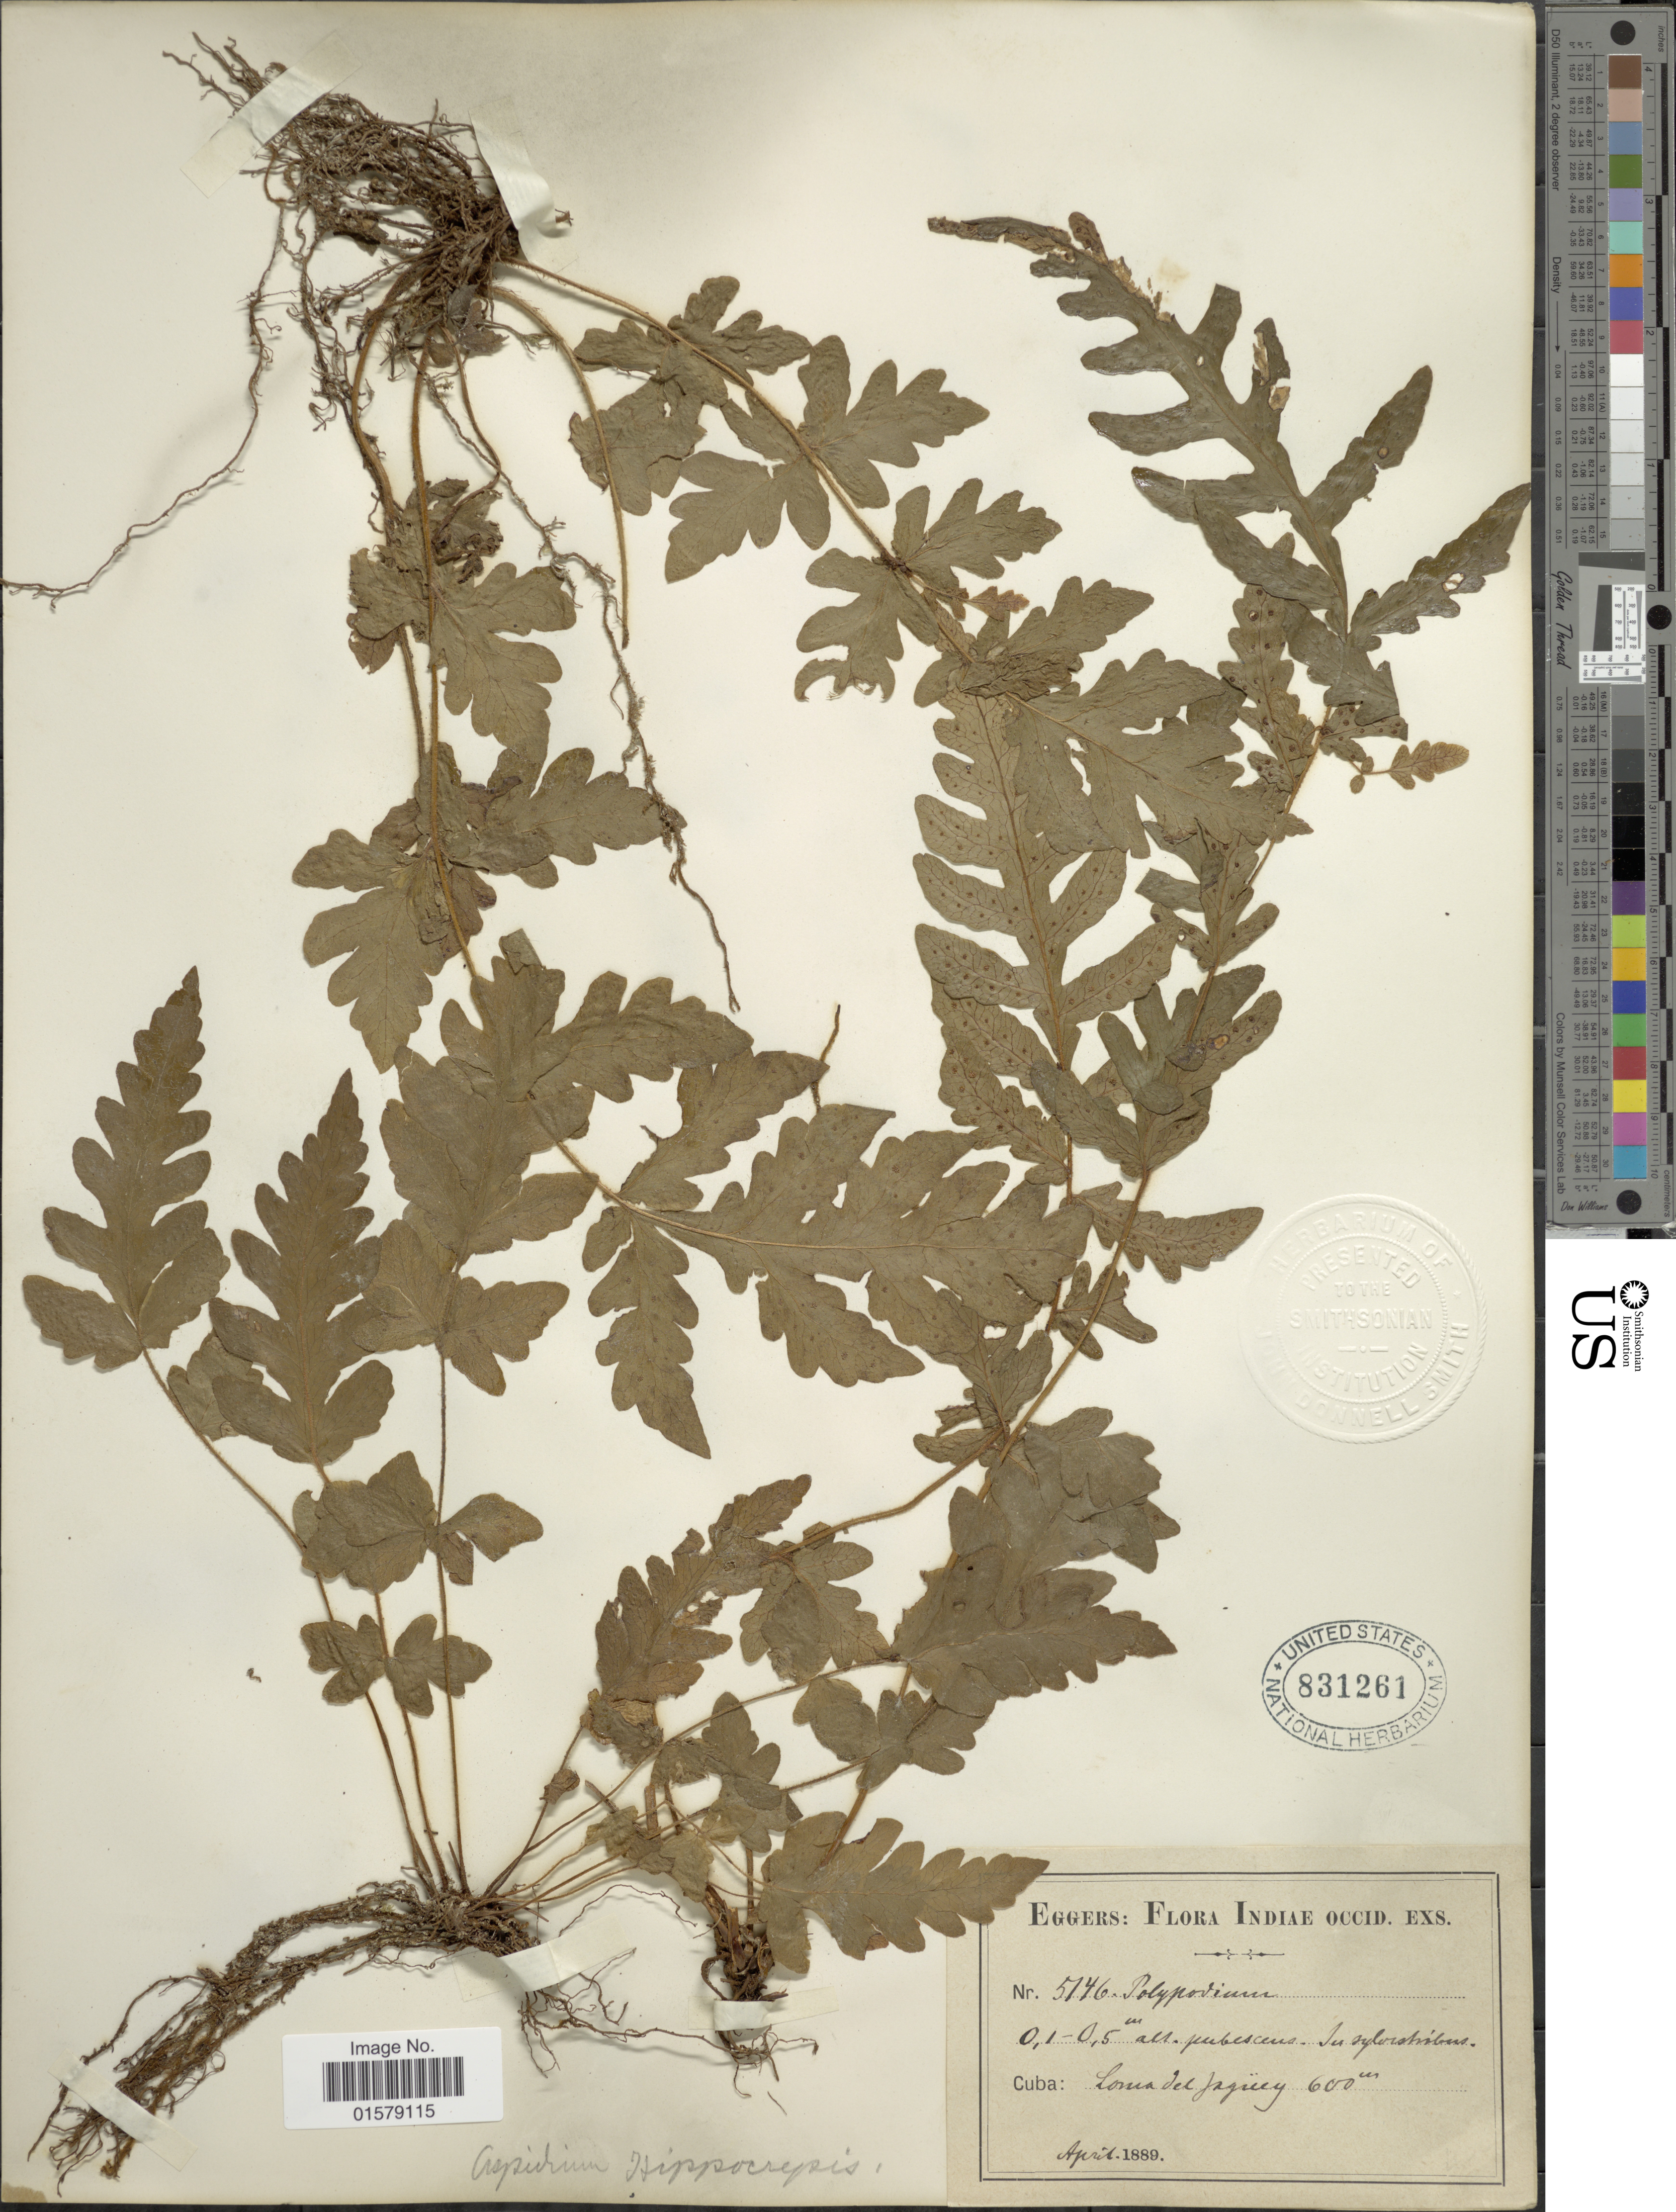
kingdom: Plantae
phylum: Tracheophyta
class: Polypodiopsida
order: Polypodiales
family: Tectariaceae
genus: Tectaria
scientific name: Tectaria coriandrifolia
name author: Underw.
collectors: -. Eggers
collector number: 5146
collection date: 1889-04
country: Cuba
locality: Loma del Jaguey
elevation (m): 0.1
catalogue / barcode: US 831261